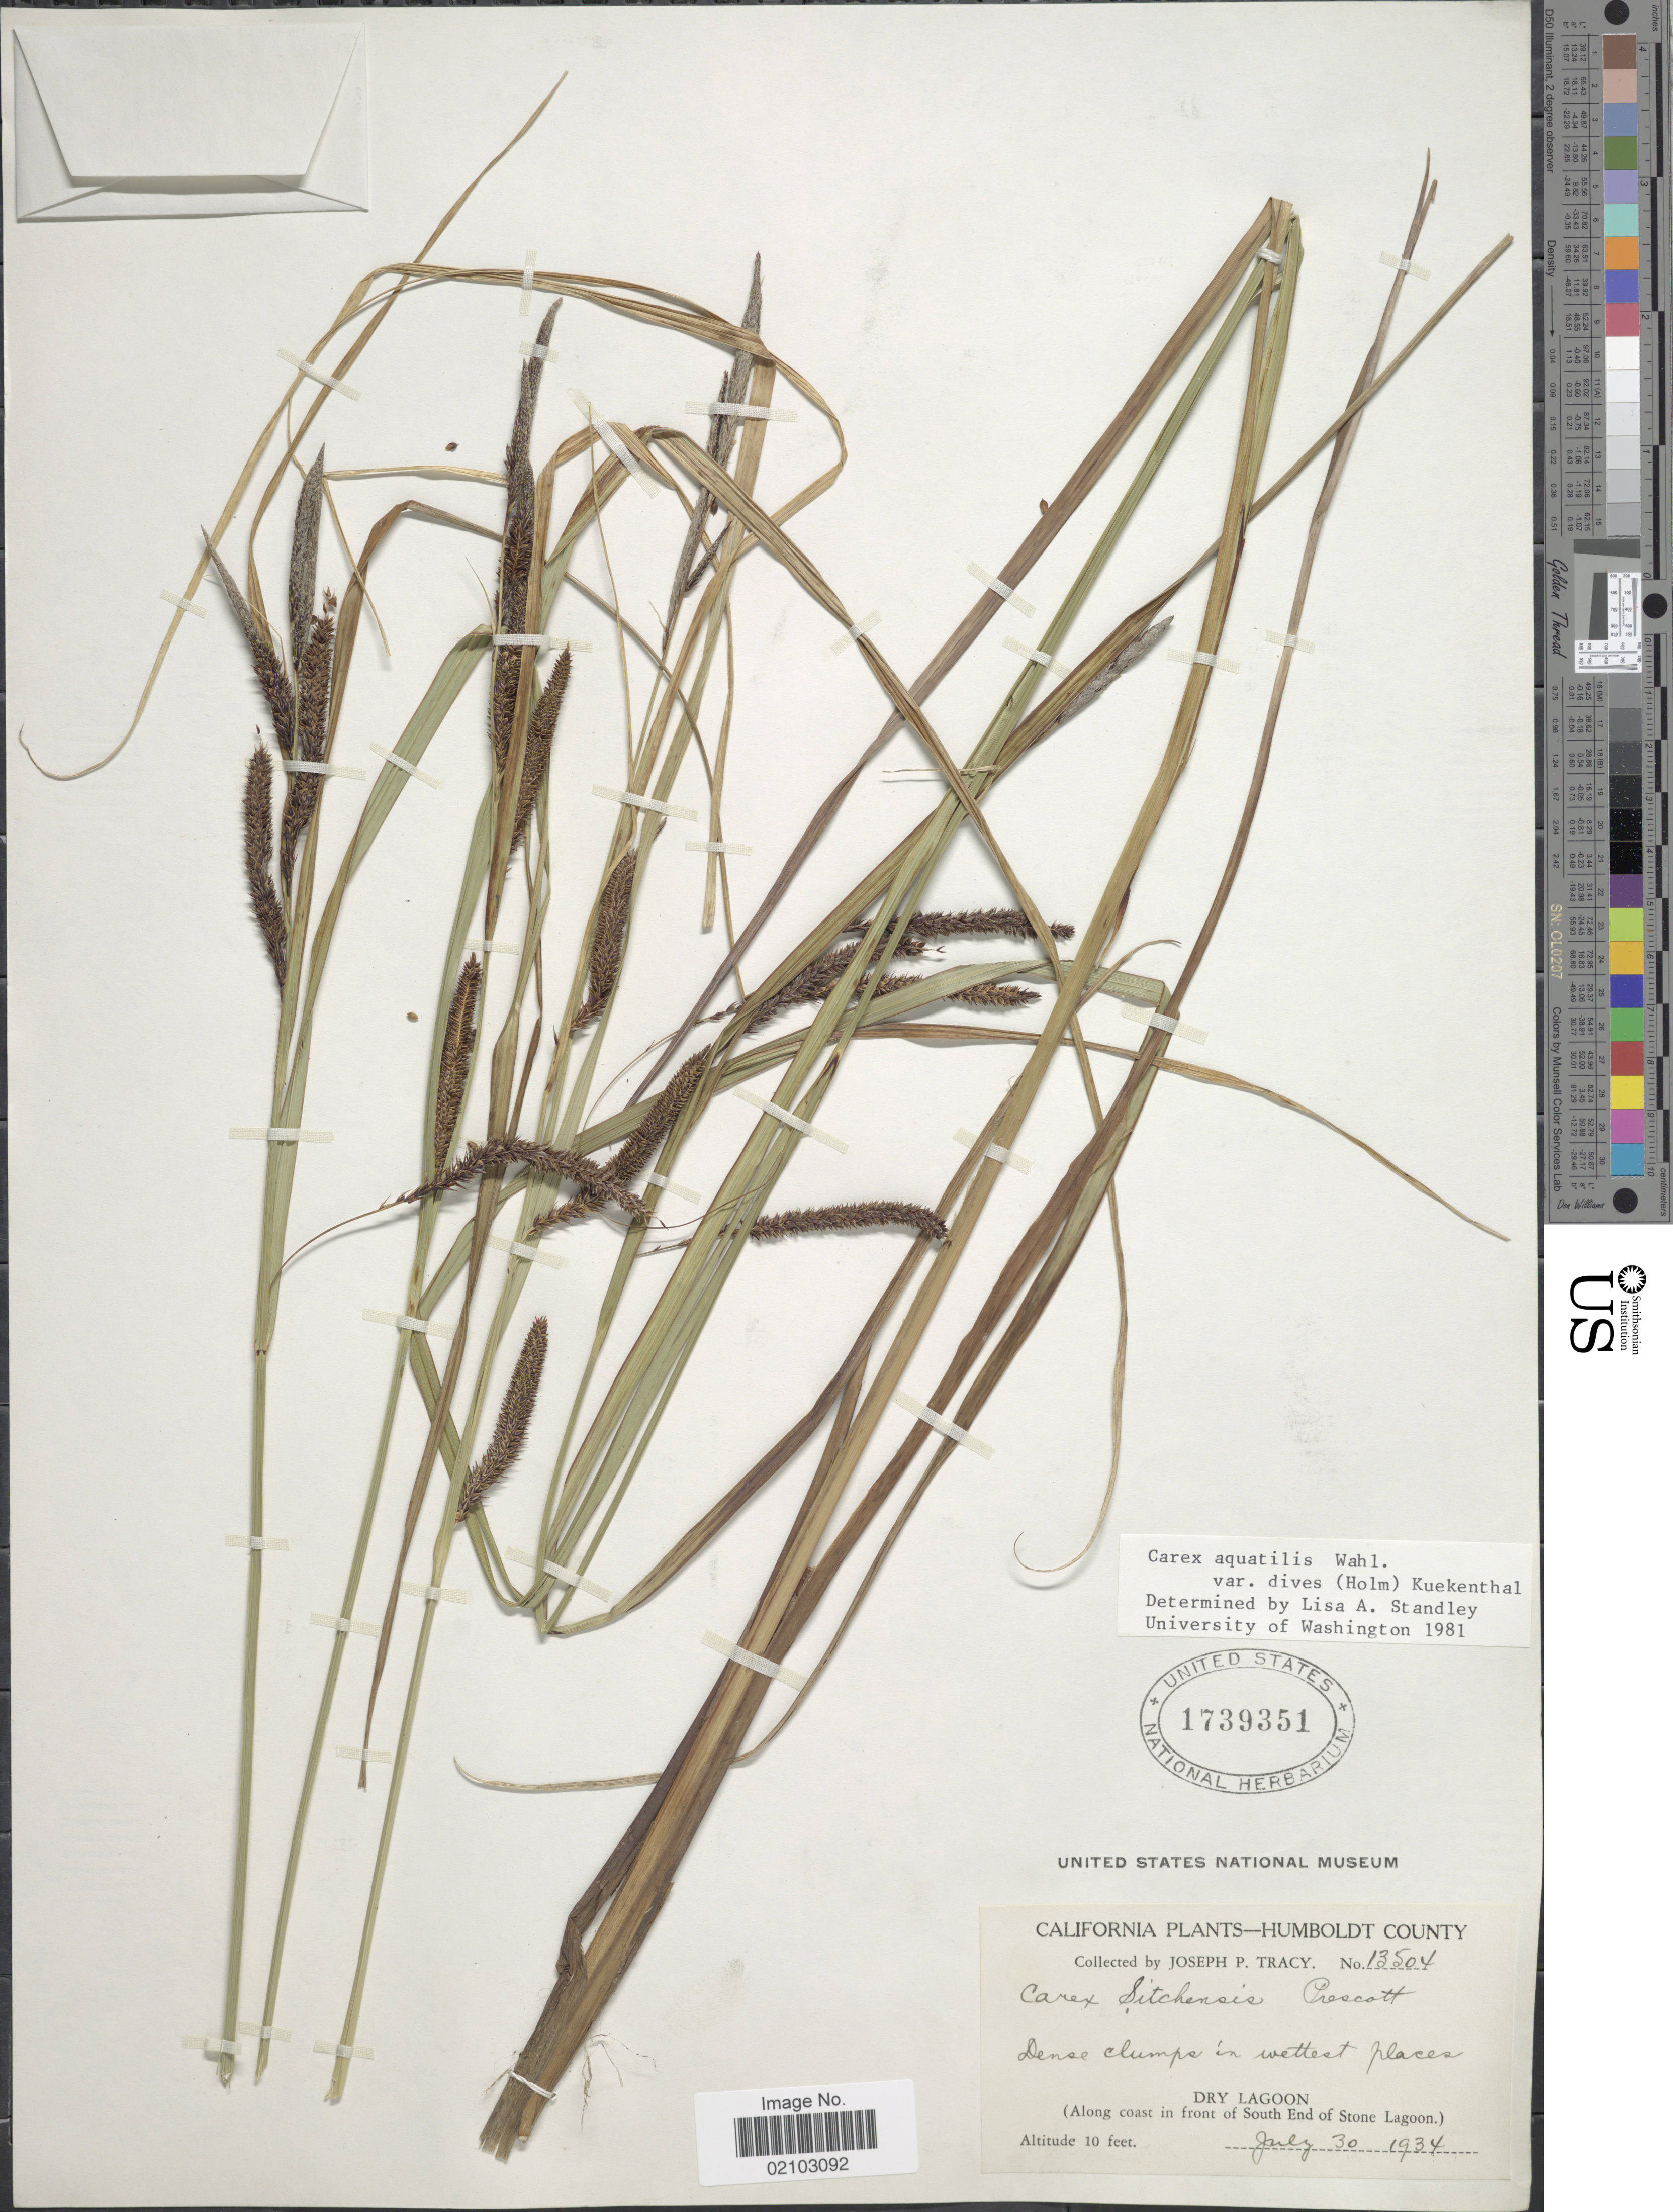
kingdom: Plantae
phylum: Tracheophyta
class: Liliopsida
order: Poales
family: Cyperaceae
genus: Carex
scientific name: Carex aquatilis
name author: Wahlenb.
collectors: J. Tracy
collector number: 13504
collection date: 1934-07-30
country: United States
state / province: California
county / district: Humboldt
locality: Humboldt County, Dry Lagoon, (Along coast in front of South End of Stone Lagoon)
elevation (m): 3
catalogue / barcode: US 1739351